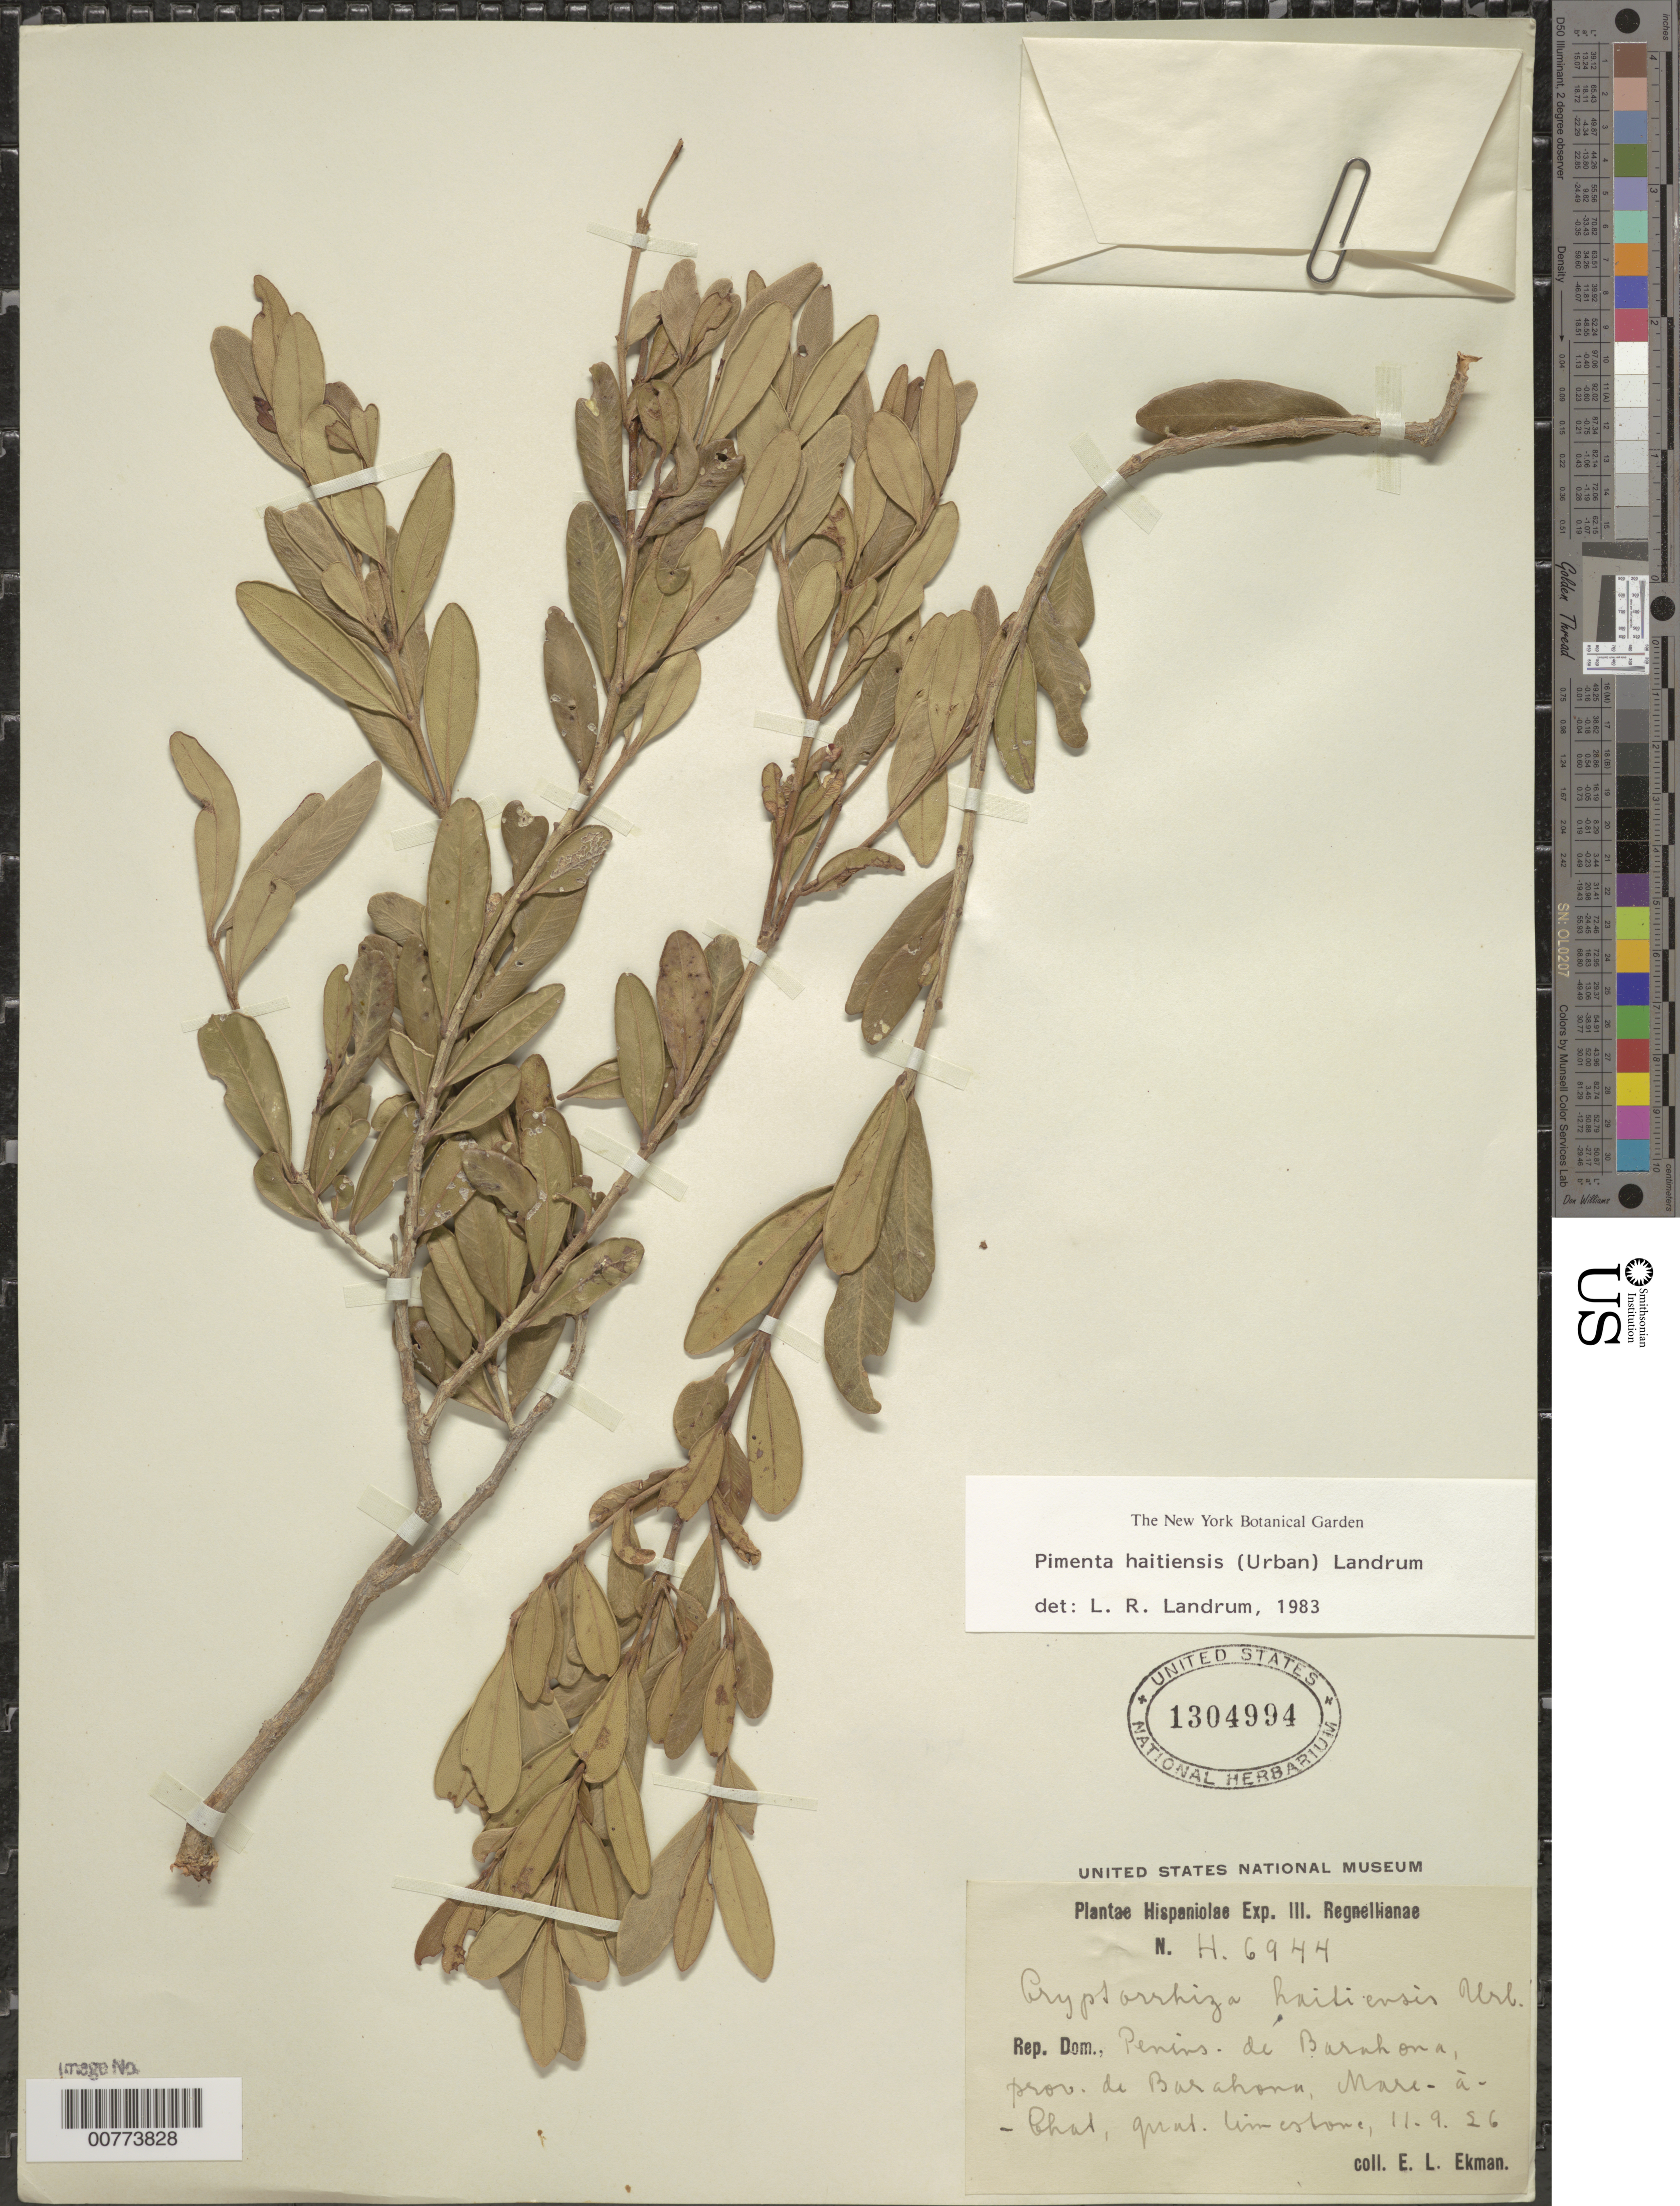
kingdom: Plantae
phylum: Tracheophyta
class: Magnoliopsida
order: Myrtales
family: Myrtaceae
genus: Pimenta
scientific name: Pimenta haitiensis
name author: (Urb.) Landrum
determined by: Landrum, L. R.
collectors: E. L. Ekman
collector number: H 6944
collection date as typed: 11 Sep 1926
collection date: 1926-09-11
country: Dominican Republic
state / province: Barahona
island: Hispaniola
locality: Peninsula of Barahona, Mare-à-Chat.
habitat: Limestone.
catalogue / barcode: US 1304994